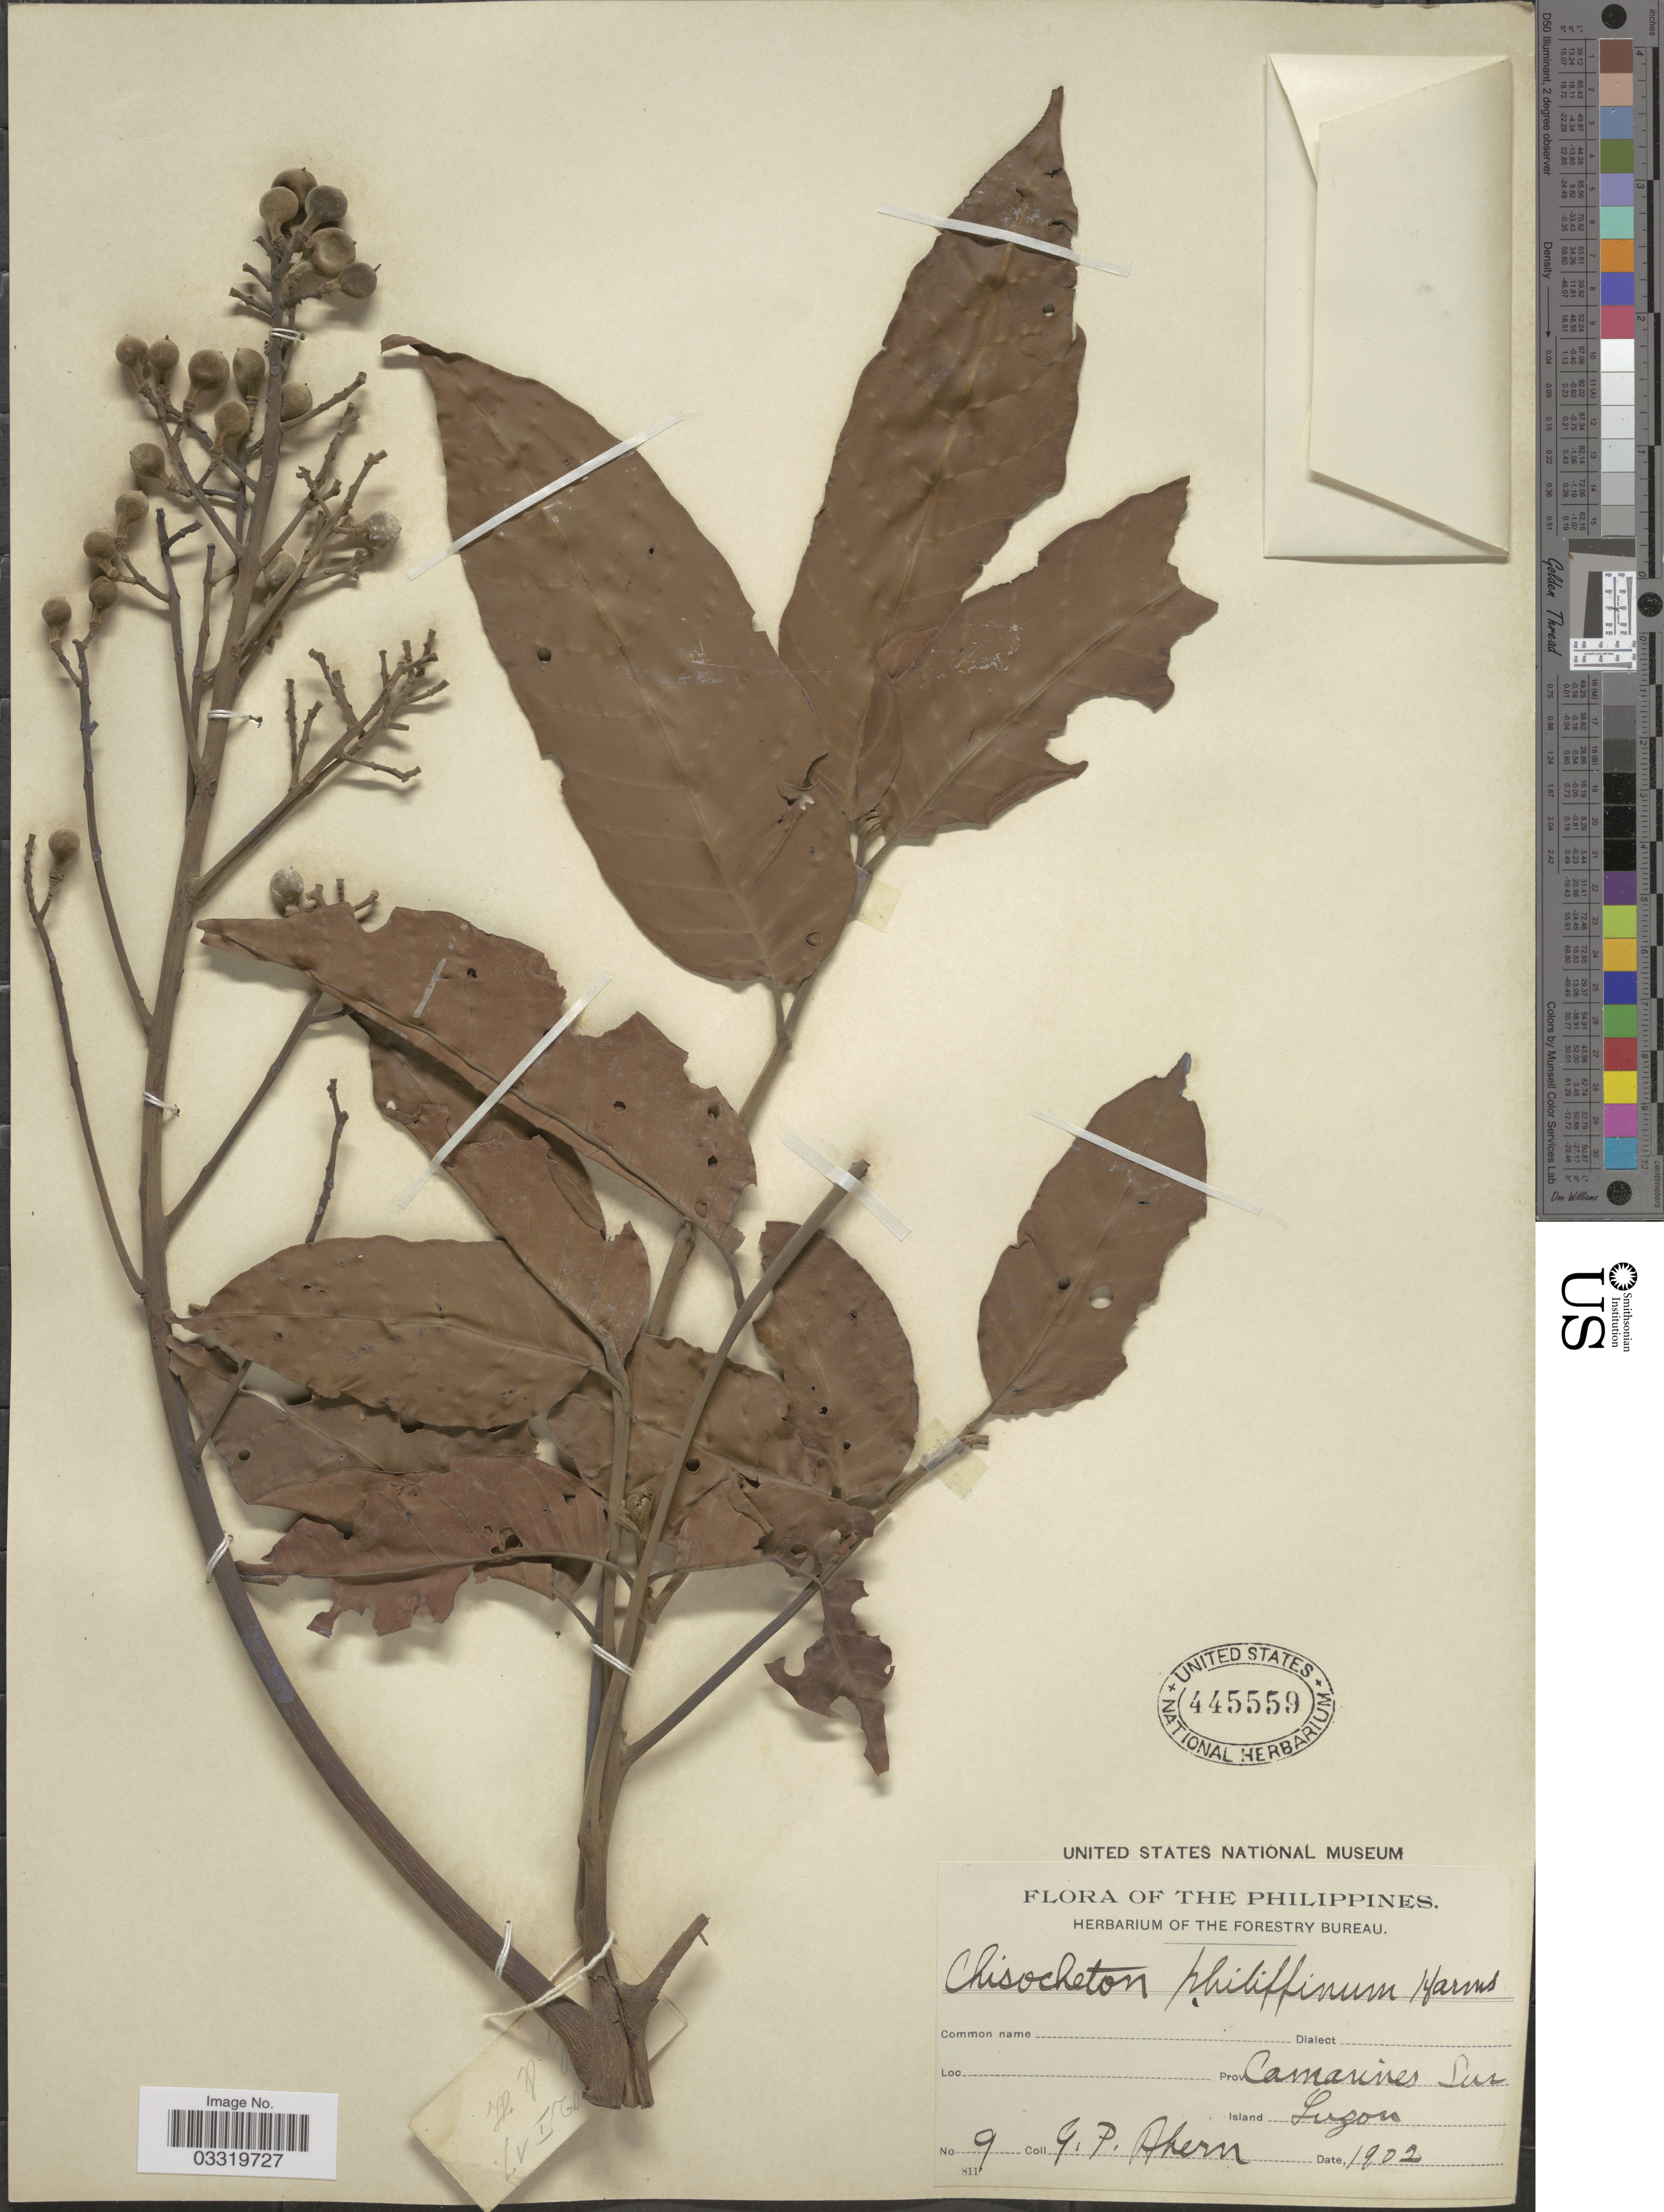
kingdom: Plantae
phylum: Tracheophyta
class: Magnoliopsida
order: Sapindales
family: Meliaceae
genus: Chisocheton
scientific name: Chisocheton pentandrus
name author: (Blanco) Merr.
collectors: G. Ahern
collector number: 9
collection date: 1902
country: Philippines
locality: Prov Camarines Sur. Island Luzon.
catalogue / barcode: US 445559